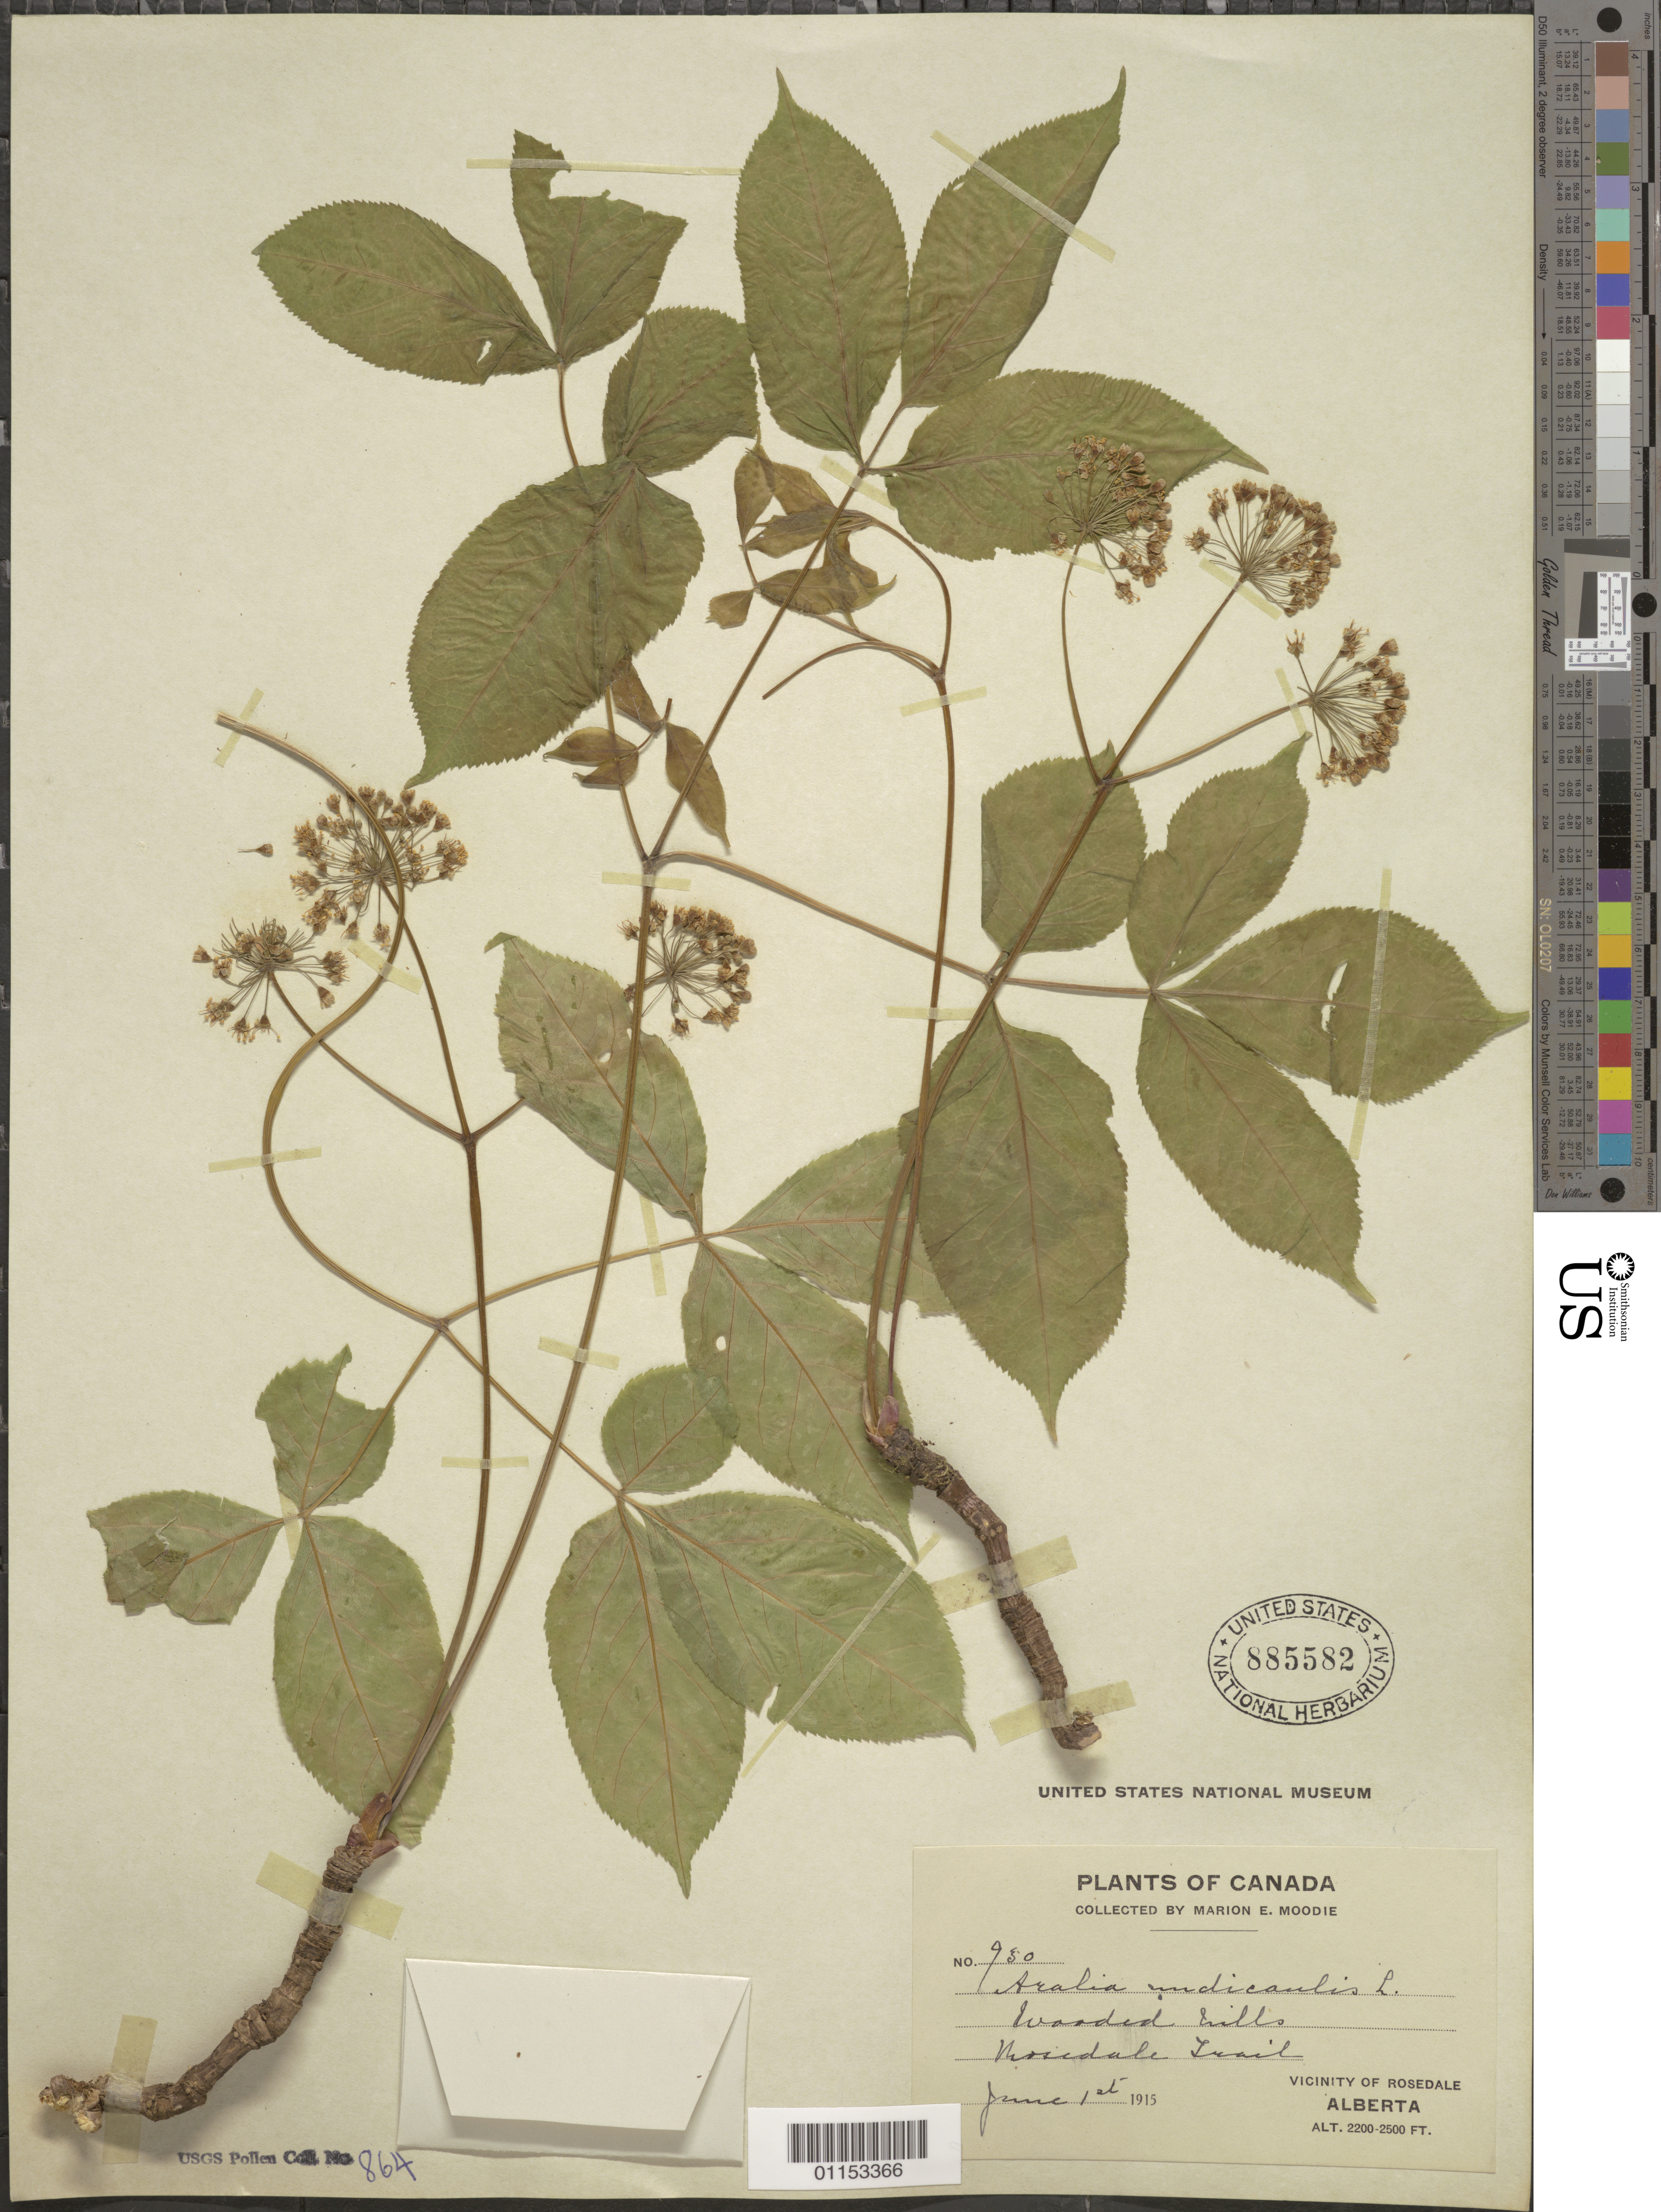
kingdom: Plantae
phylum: Tracheophyta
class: Magnoliopsida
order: Apiales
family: Araliaceae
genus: Aralia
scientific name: Aralia nudicaulis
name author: L.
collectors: M. E. Moodie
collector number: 930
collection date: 1915-06-01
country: Canada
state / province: Alberta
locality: Vicinity of Rosedale.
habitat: Woods.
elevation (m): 671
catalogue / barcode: US 885582